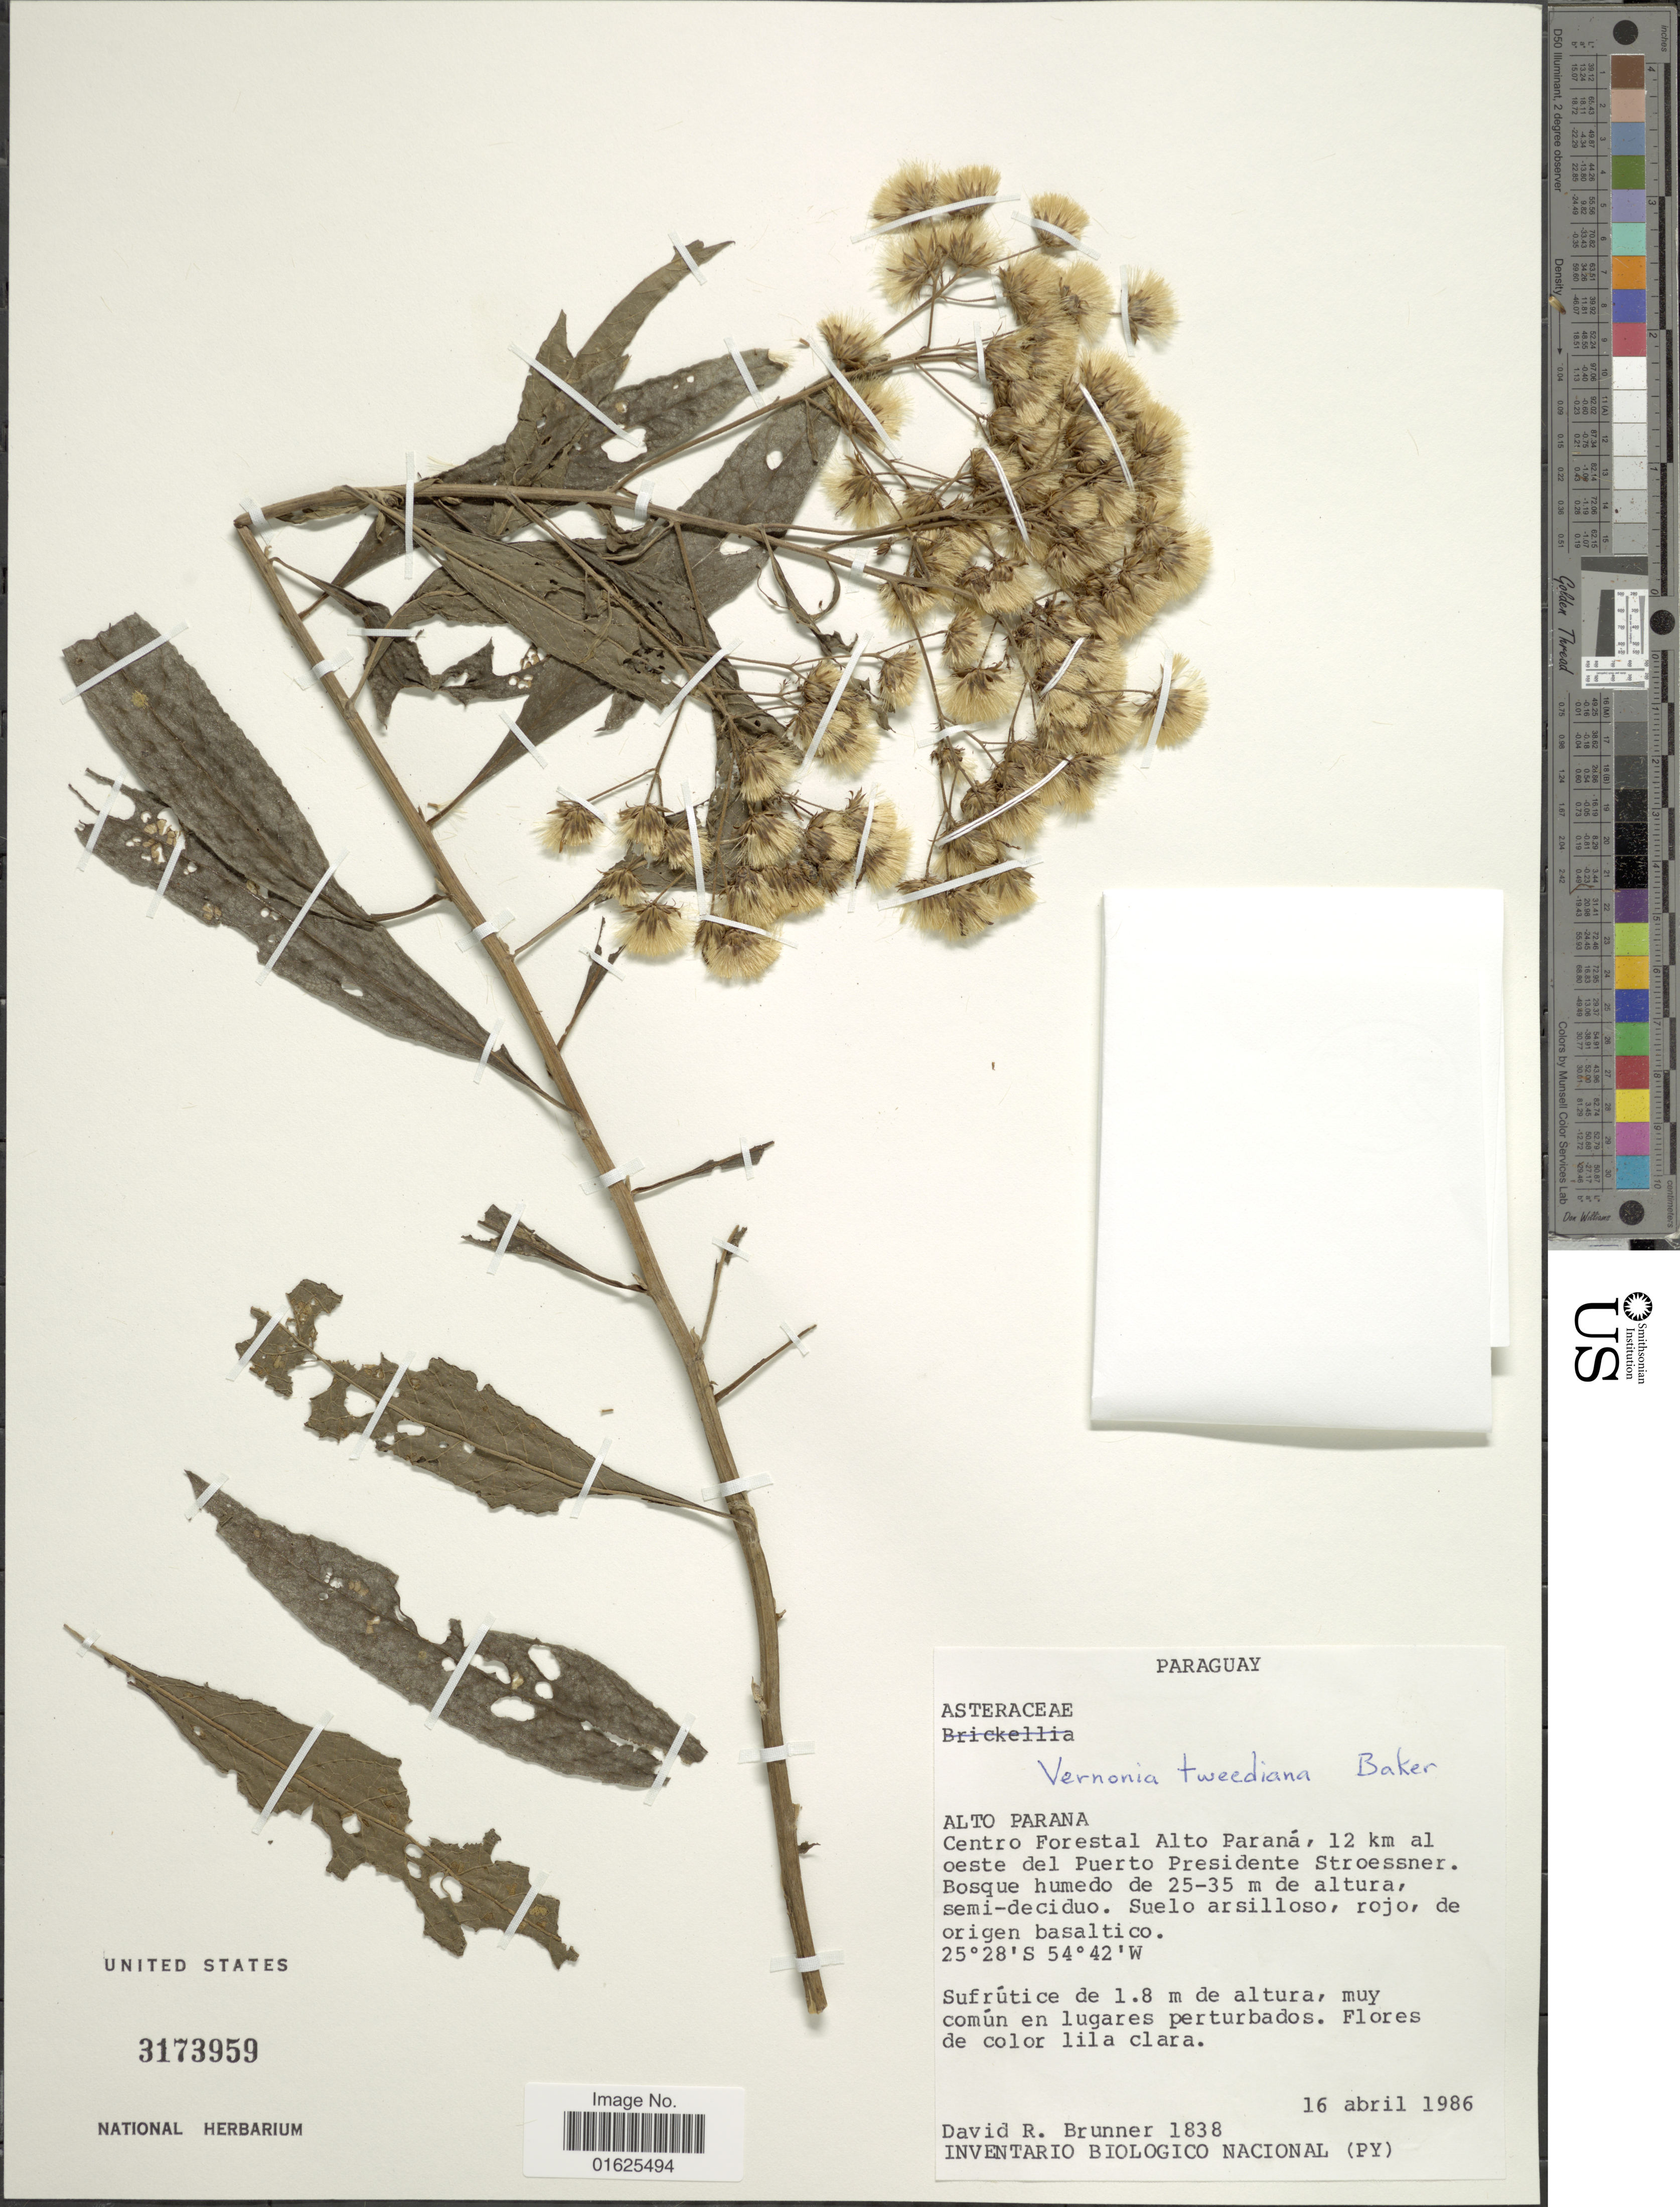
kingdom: Plantae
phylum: Tracheophyta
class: Magnoliopsida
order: Asterales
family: Asteraceae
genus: Vernonanthura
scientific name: Vernonanthura tweedieana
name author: (Baker) H. Rob.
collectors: D. R. Brunner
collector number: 1838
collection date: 1986-04-16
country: Paraguay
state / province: Alto Parana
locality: Centro Forestal Alto Paraná, 12 km al oeste del Puerto Presidente Stroessner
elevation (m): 25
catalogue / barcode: US 3173959